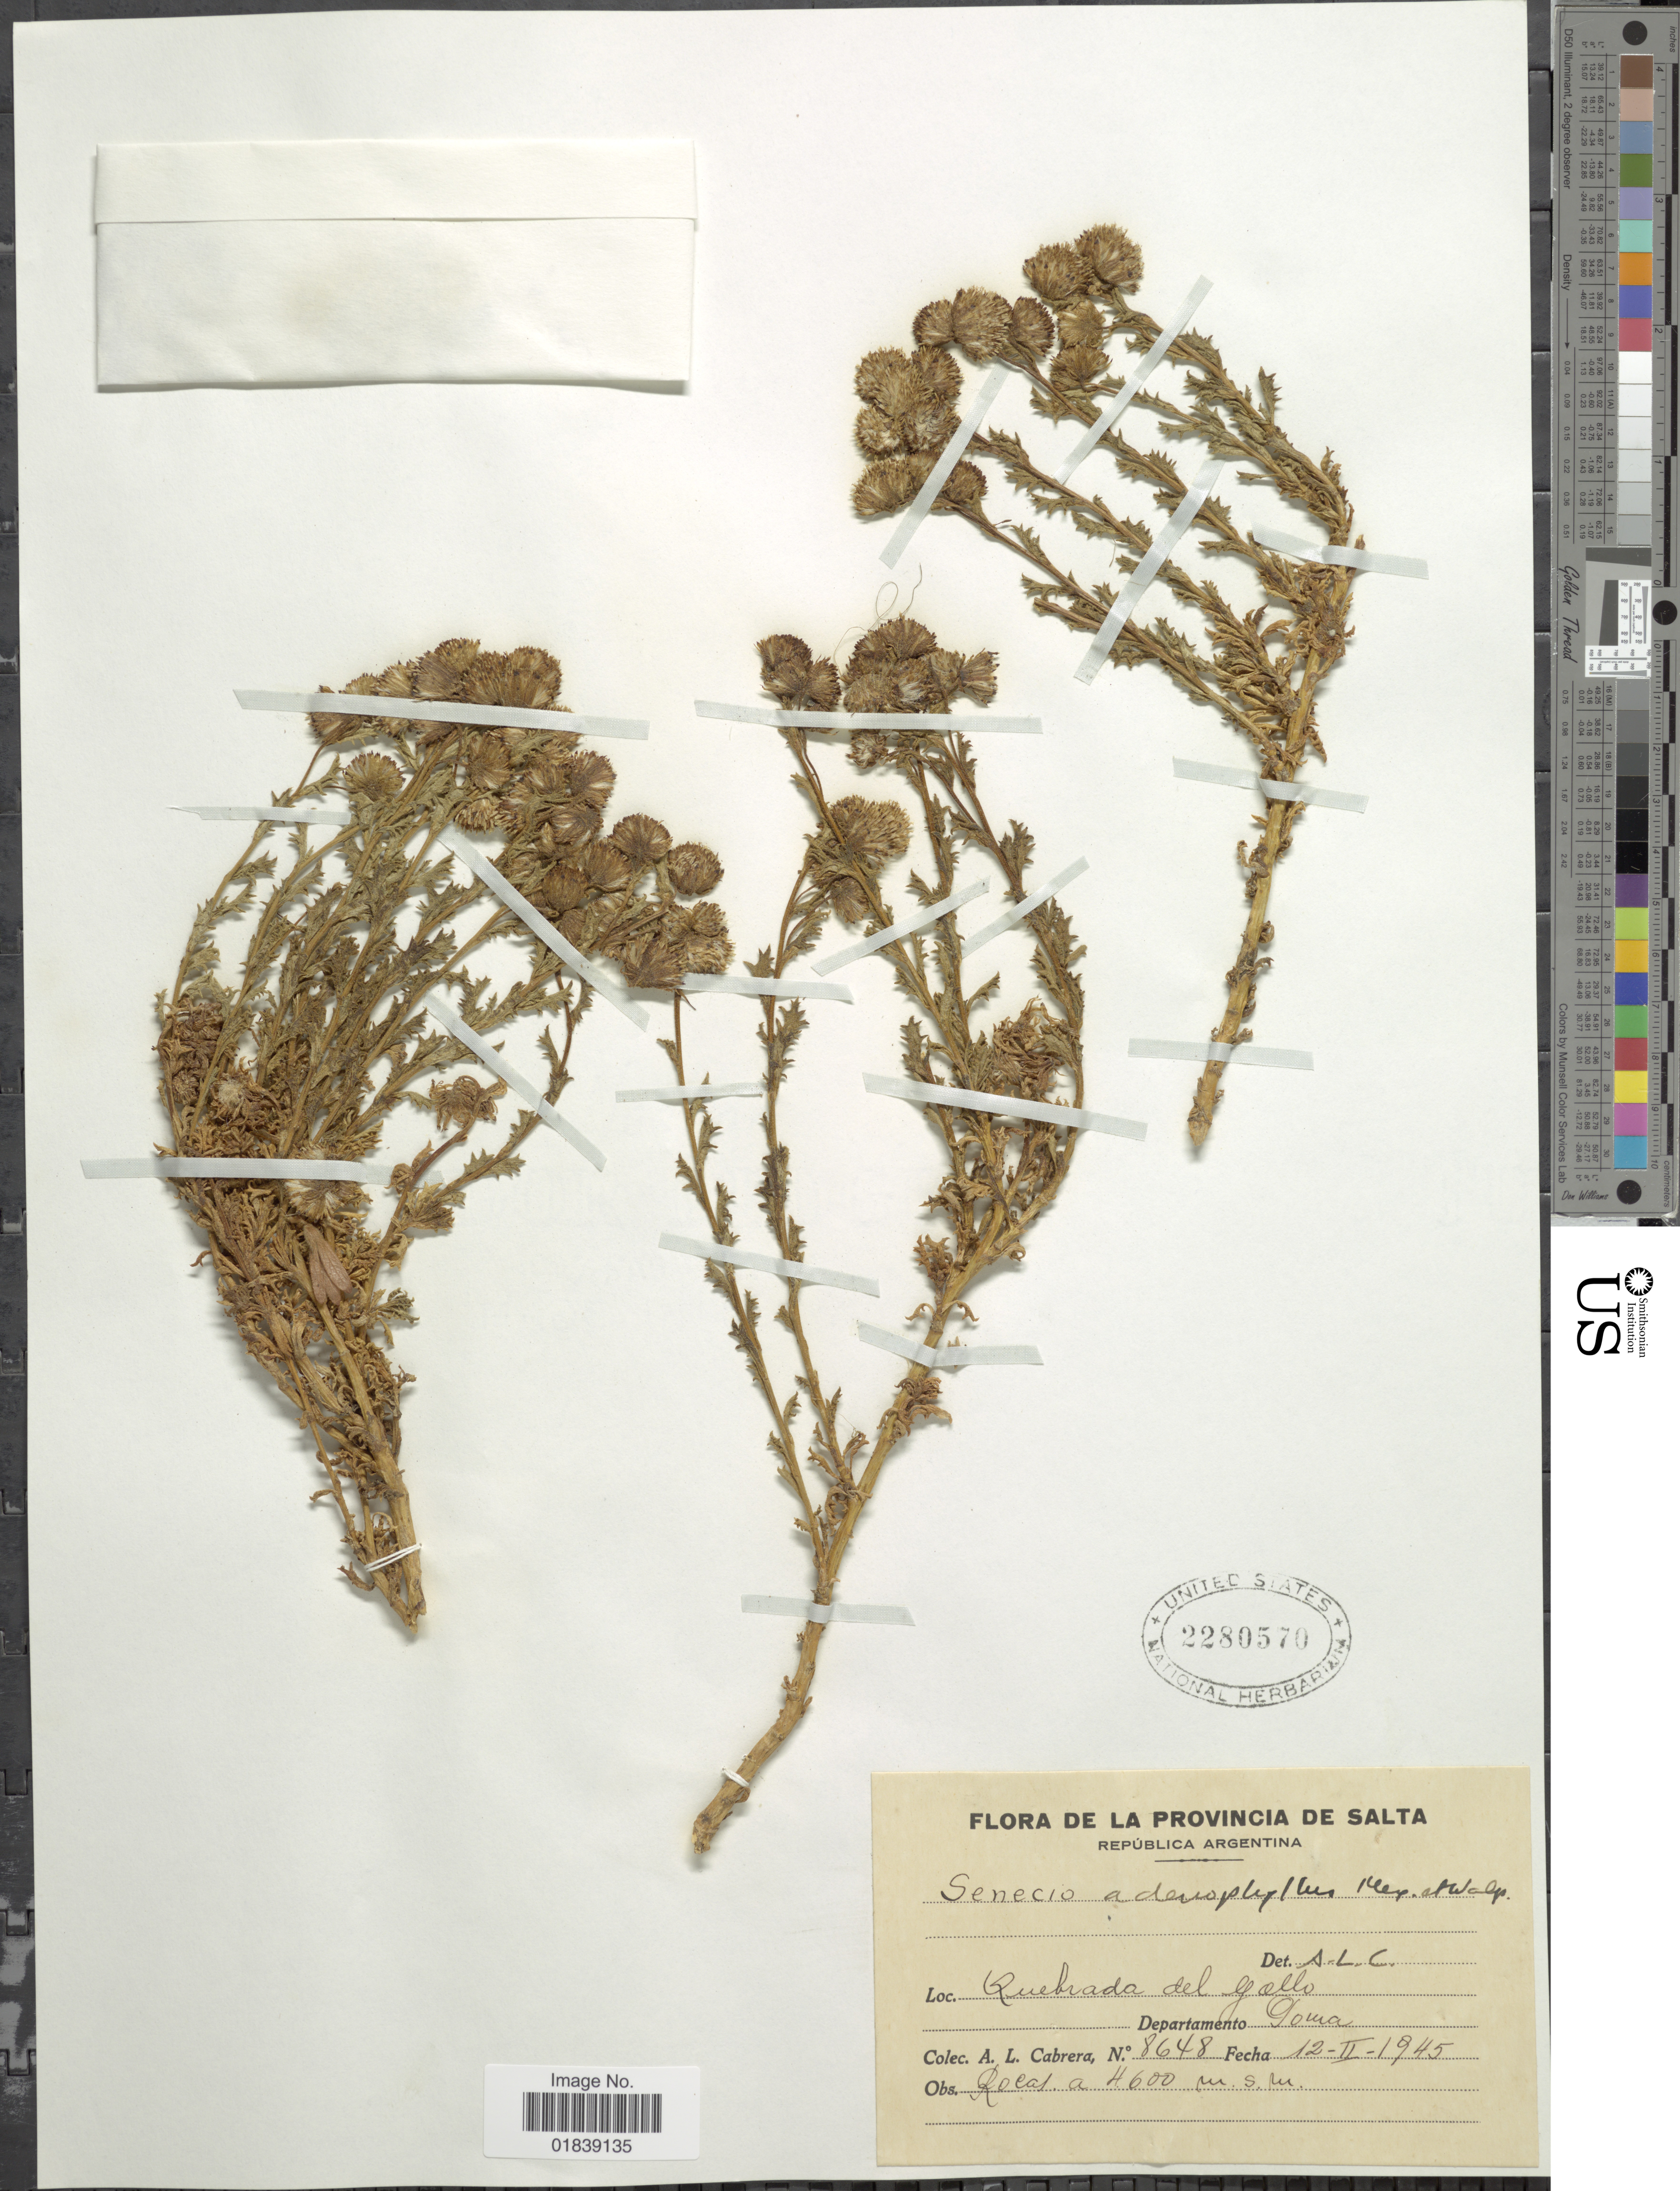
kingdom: Plantae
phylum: Tracheophyta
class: Magnoliopsida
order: Asterales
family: Asteraceae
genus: Senecio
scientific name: Senecio adenophyllus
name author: Meyen & Walp.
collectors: A. L. Cabrera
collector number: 8648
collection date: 1945-02-12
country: Argentina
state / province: Salta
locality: Republica Argentina, Quebrada del Gallo, Departamento Loma.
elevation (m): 4600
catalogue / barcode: US 2280570